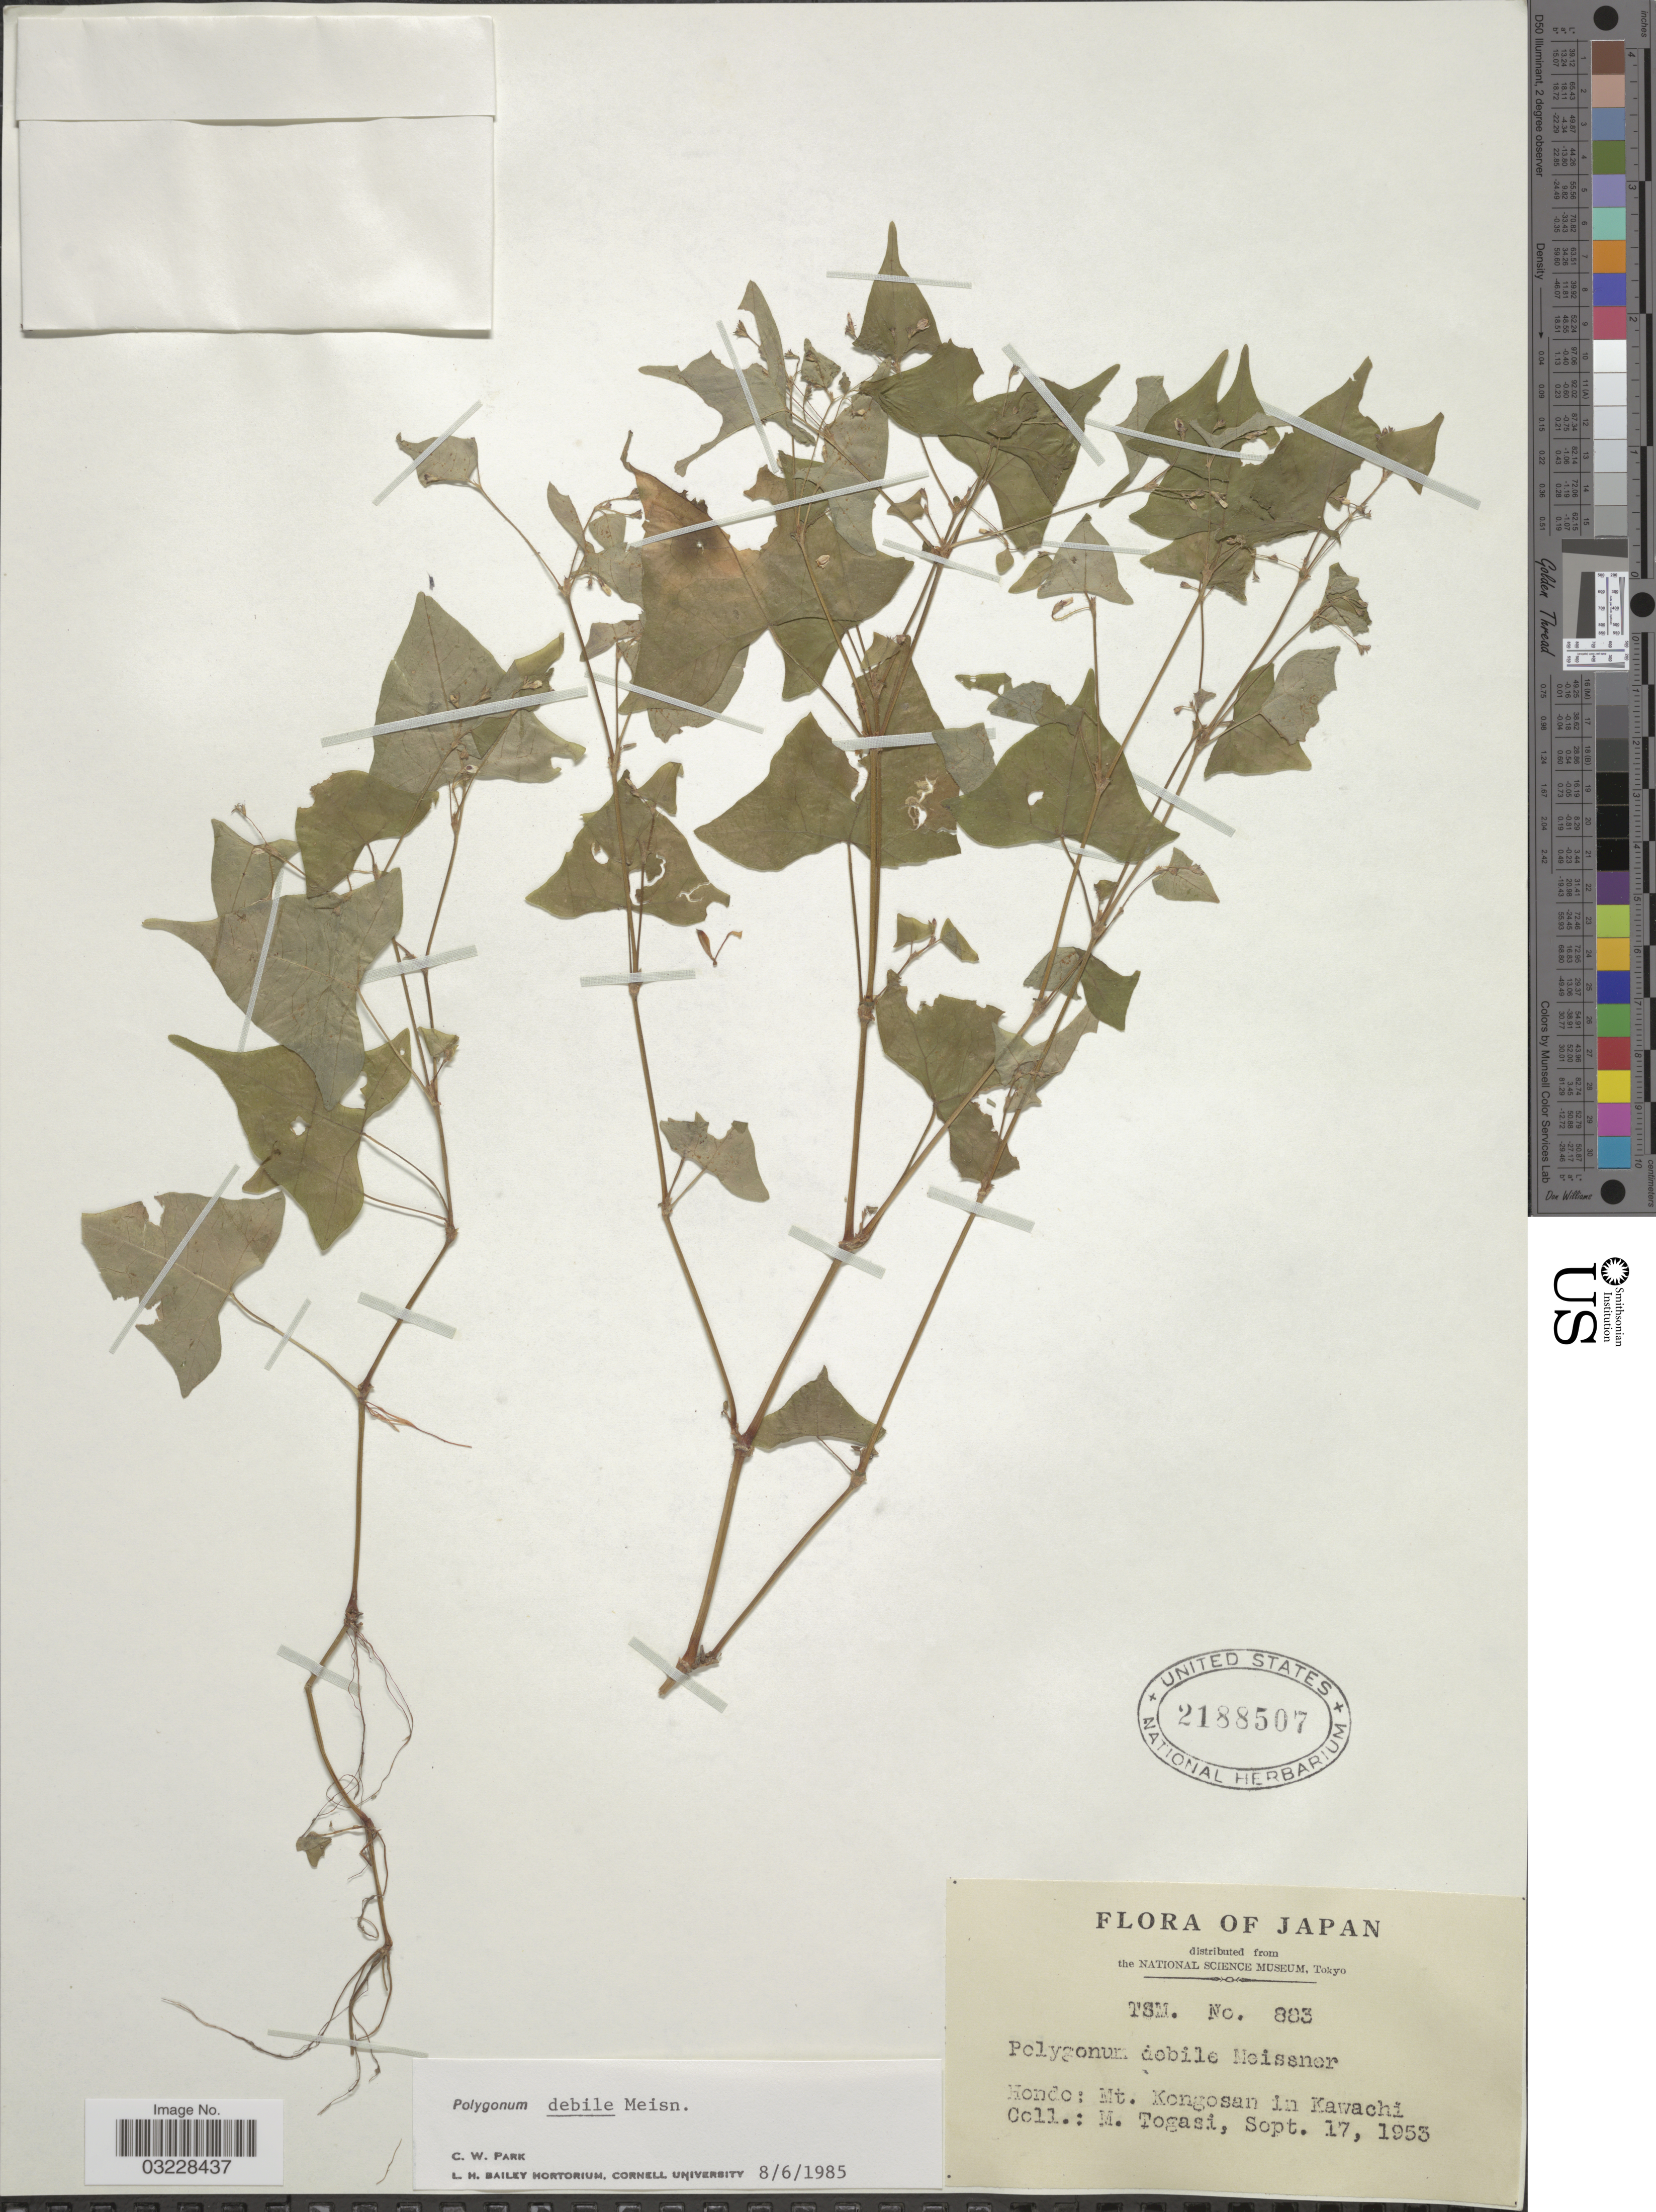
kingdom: Plantae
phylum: Tracheophyta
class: Magnoliopsida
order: Caryophyllales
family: Polygonaceae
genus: Polygonum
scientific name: Polygonum debile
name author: Meisn.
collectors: M. Togasi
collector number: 883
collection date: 1953-09-17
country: Japan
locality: Hondo: Mt. Kongosan in Kawachi.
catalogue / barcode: US 2188507